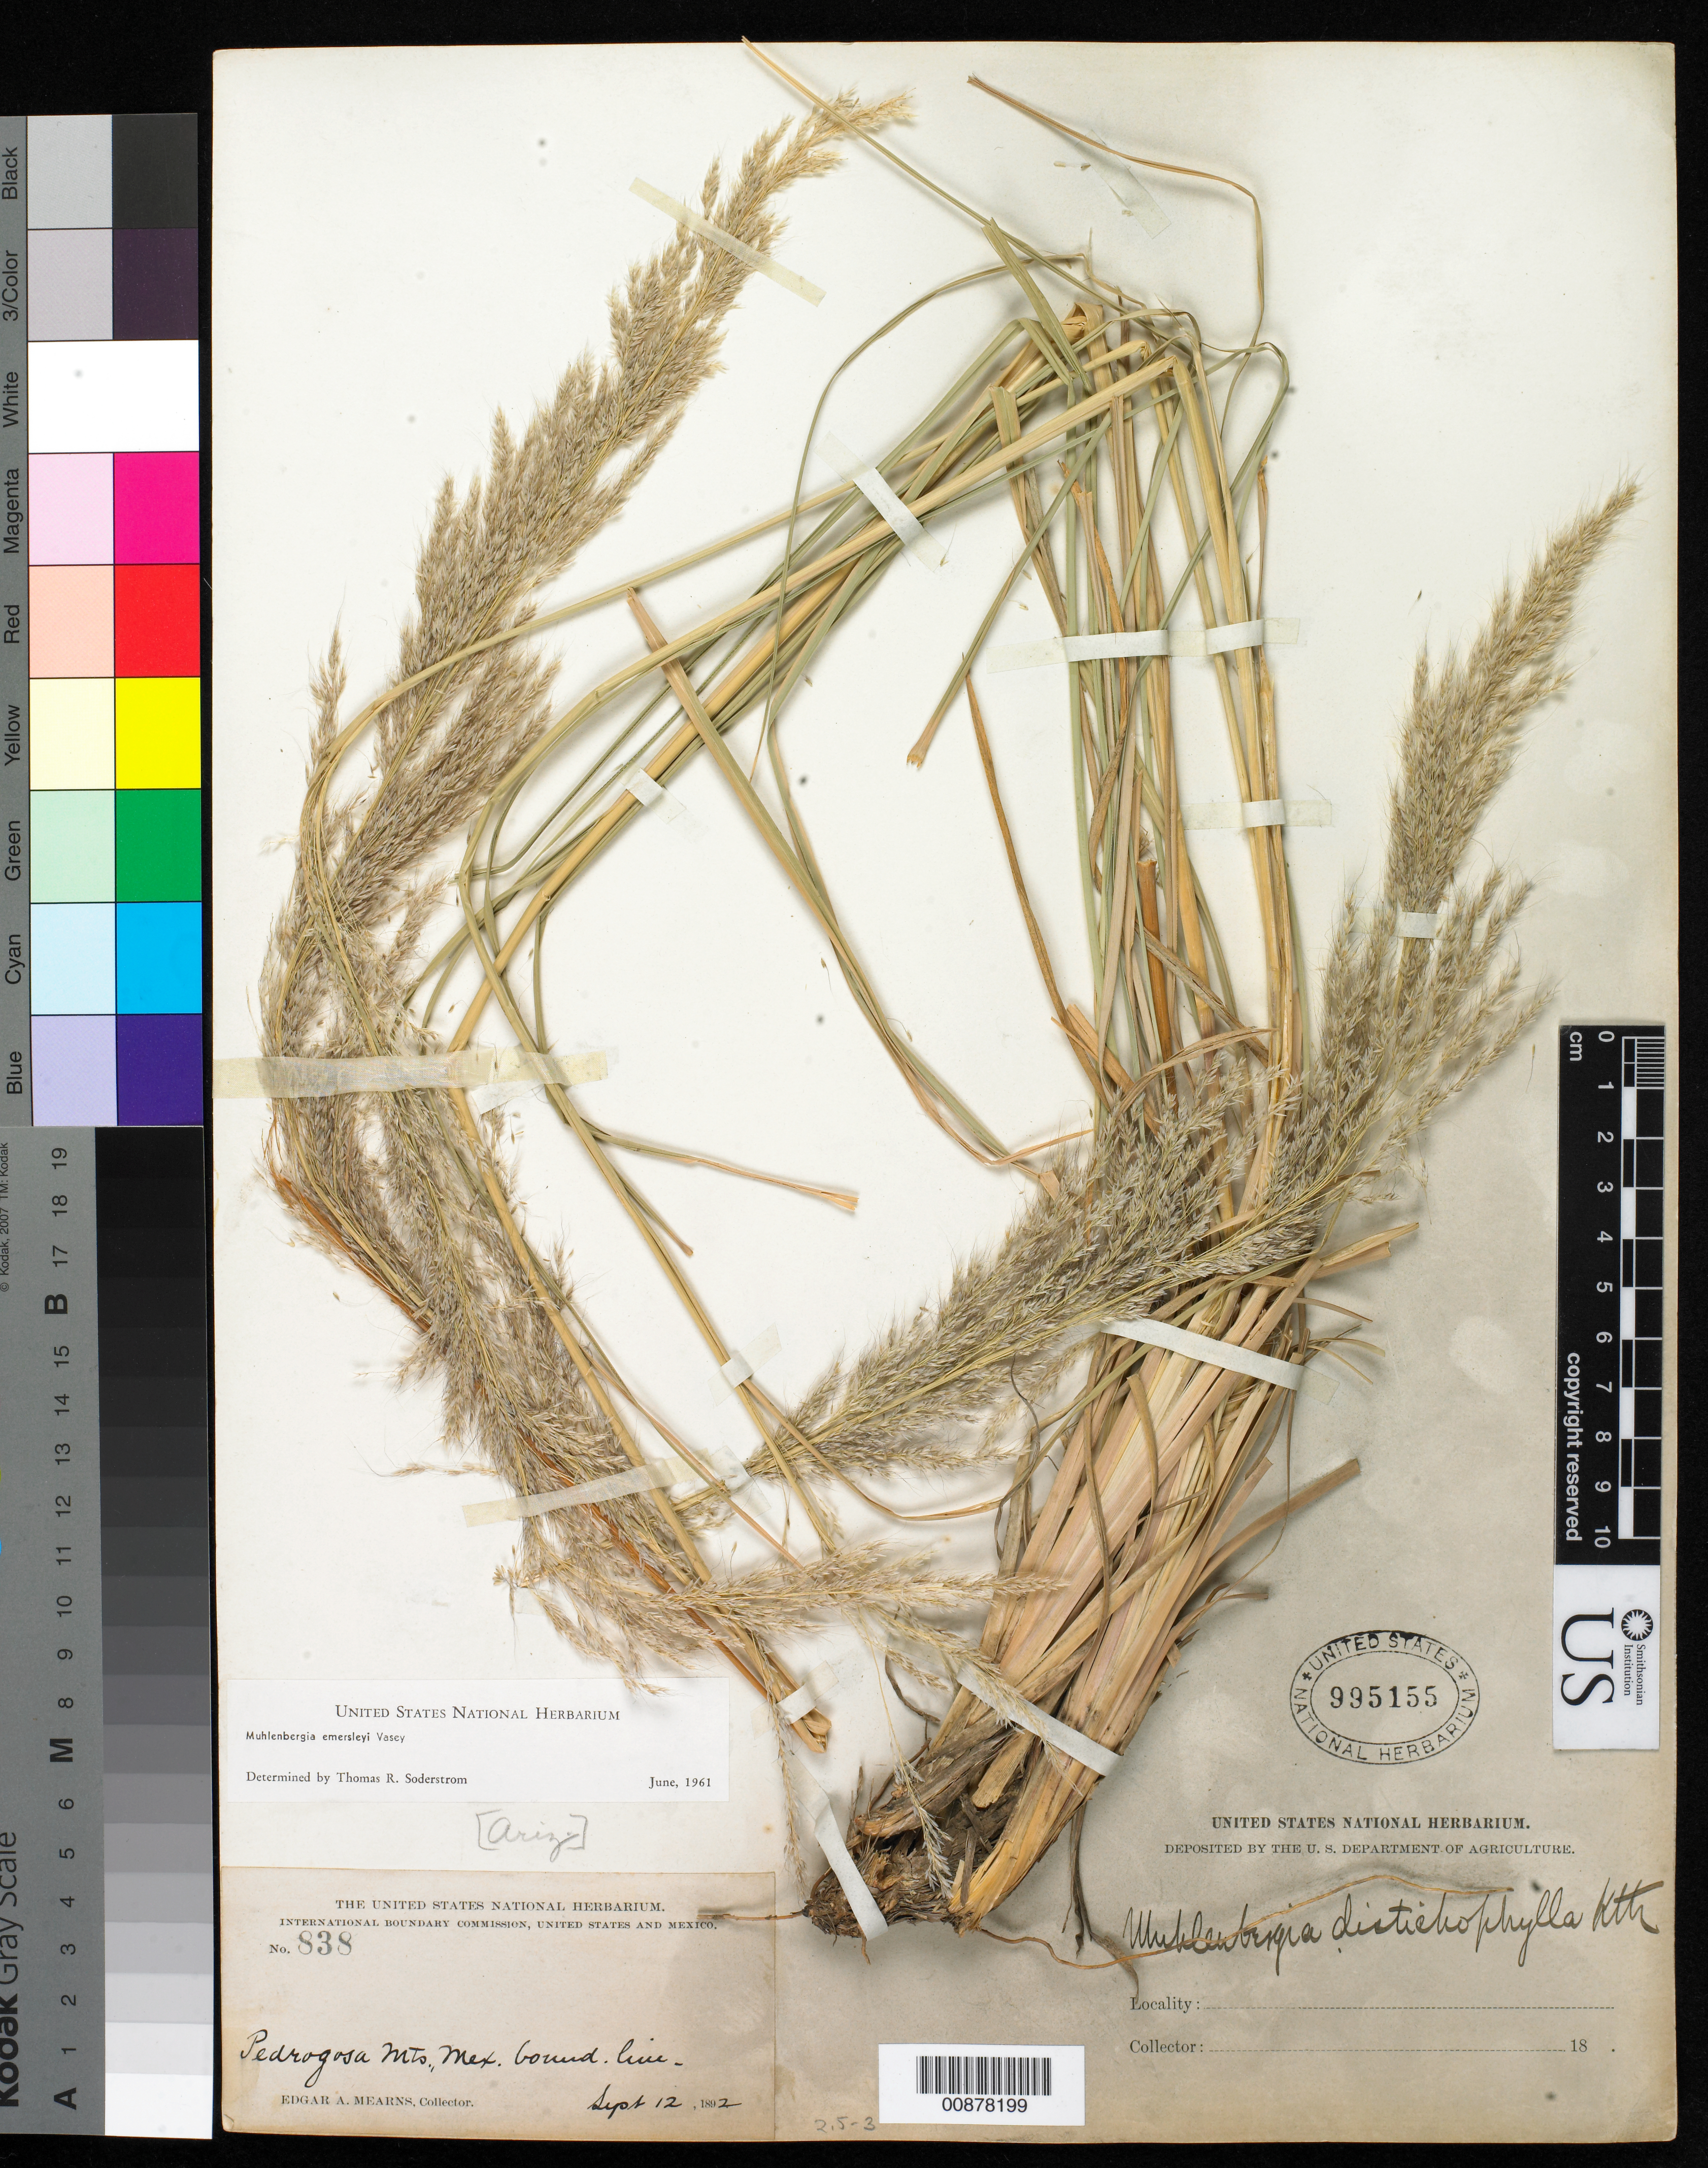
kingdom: Plantae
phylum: Tracheophyta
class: Liliopsida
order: Poales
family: Poaceae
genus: Muhlenbergia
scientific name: Muhlenbergia emersleyi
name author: Vasey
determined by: Soderstrom, T. R.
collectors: E. A. Mearns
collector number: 838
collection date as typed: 12 Sep 1892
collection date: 1892-09-12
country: United States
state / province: Arizona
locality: Pegregosa Mts., Mexican Boundary Line.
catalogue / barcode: US 995155